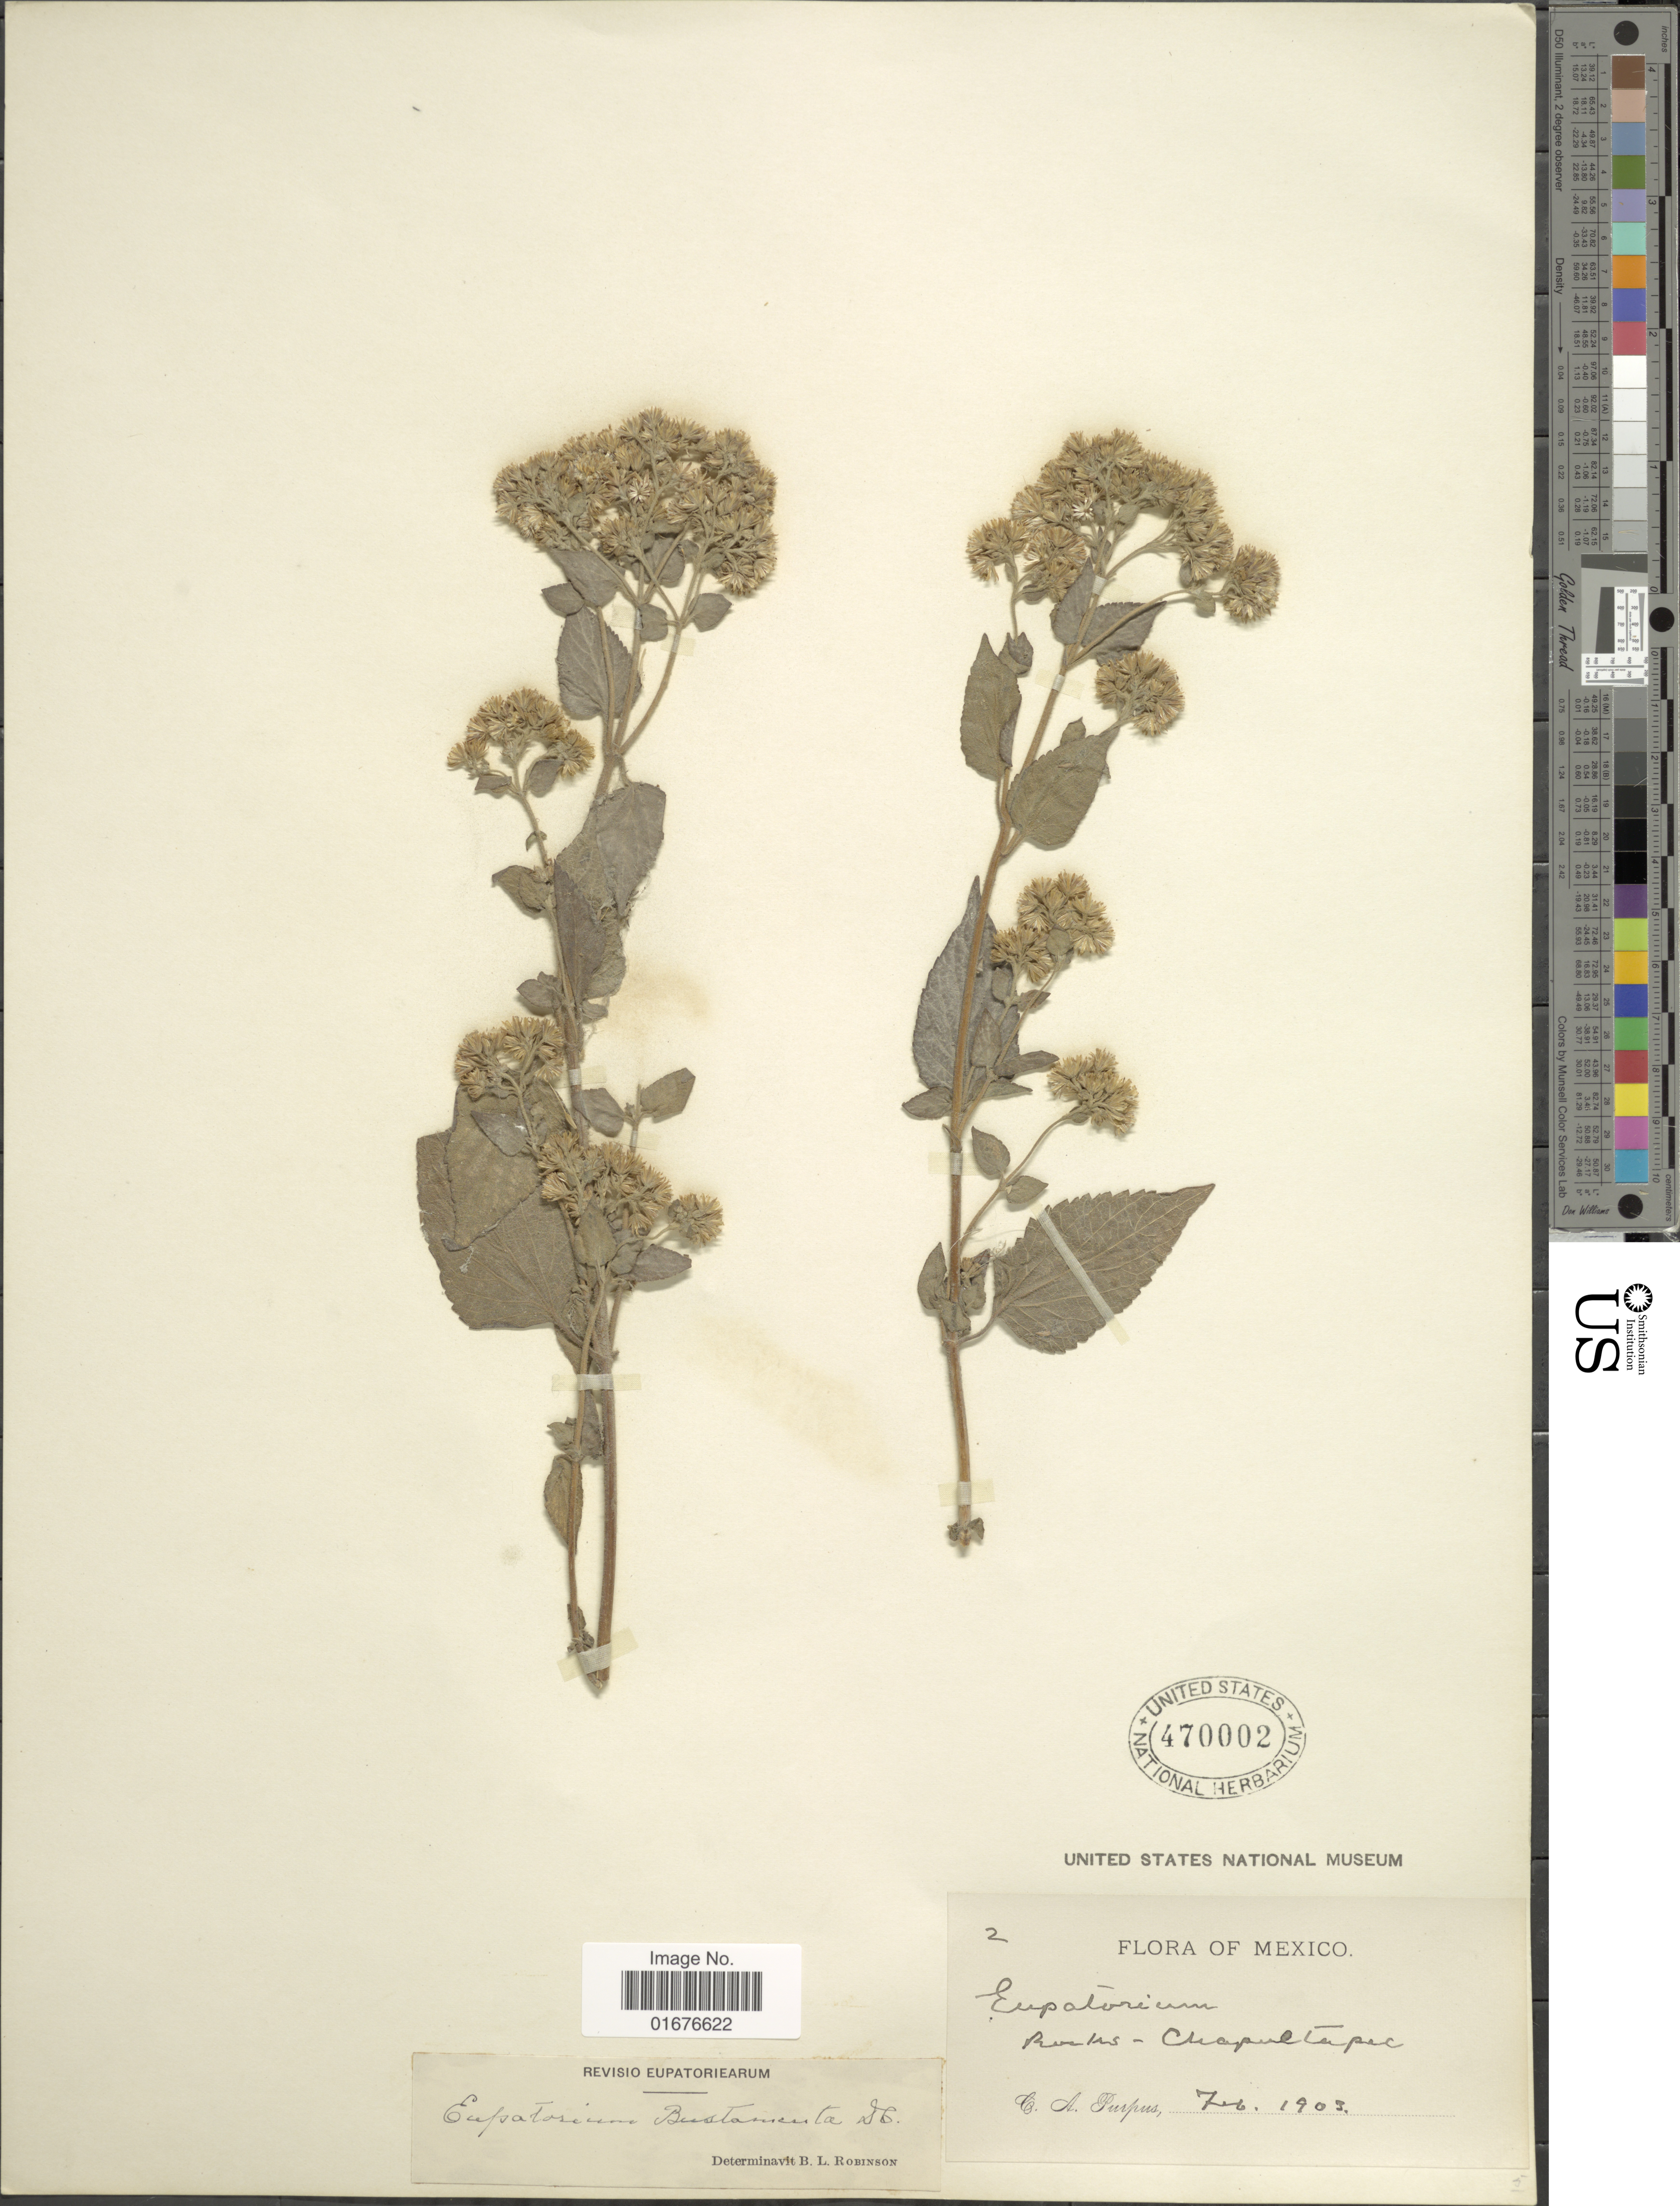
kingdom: Plantae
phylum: Tracheophyta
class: Magnoliopsida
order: Asterales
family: Asteraceae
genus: Ageratina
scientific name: Ageratina pichinchensis var. bustamenta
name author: (DC.) R.M. King & H. Rob.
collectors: C. A. Purpus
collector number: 2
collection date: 1903-02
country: Mexico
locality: Rocks, Chapultepec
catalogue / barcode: US 470002